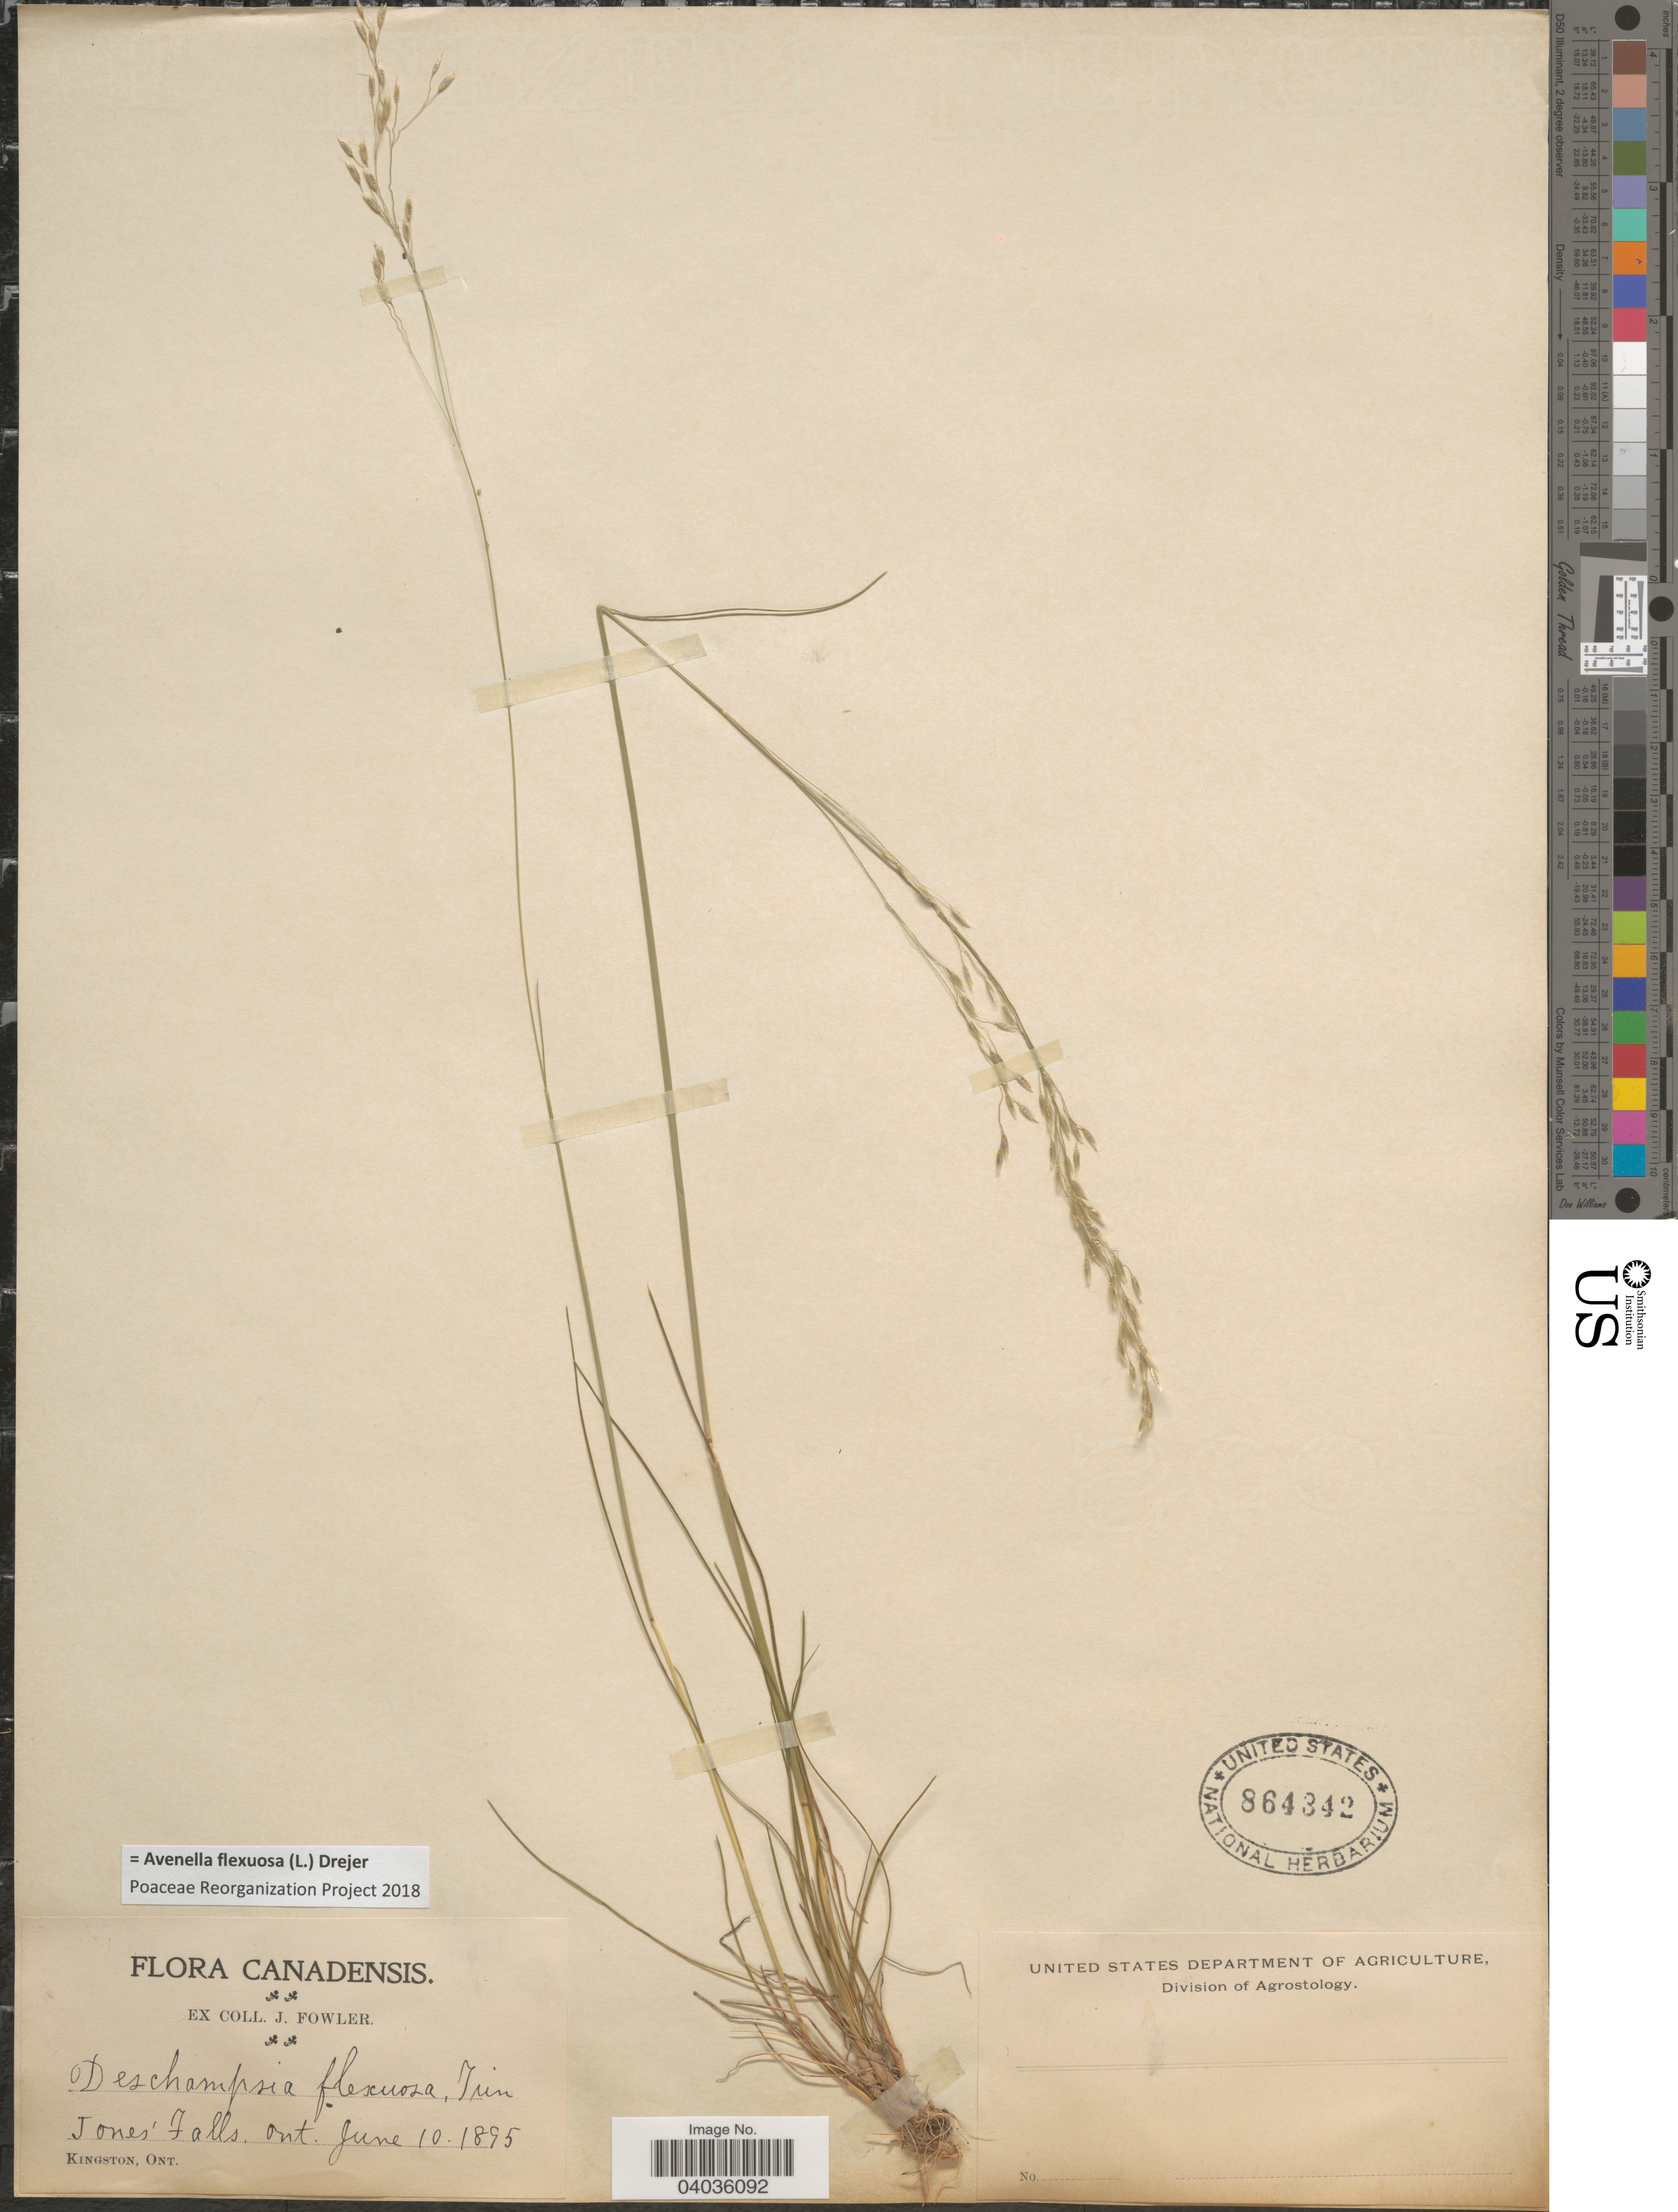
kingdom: Plantae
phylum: Tracheophyta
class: Liliopsida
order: Poales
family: Poaceae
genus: Avenella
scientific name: Avenella flexuosa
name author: (L.) Drejer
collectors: J. Fowler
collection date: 1895-06-10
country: Canada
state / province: Ontario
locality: Jones' Falls.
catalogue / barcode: US 864342